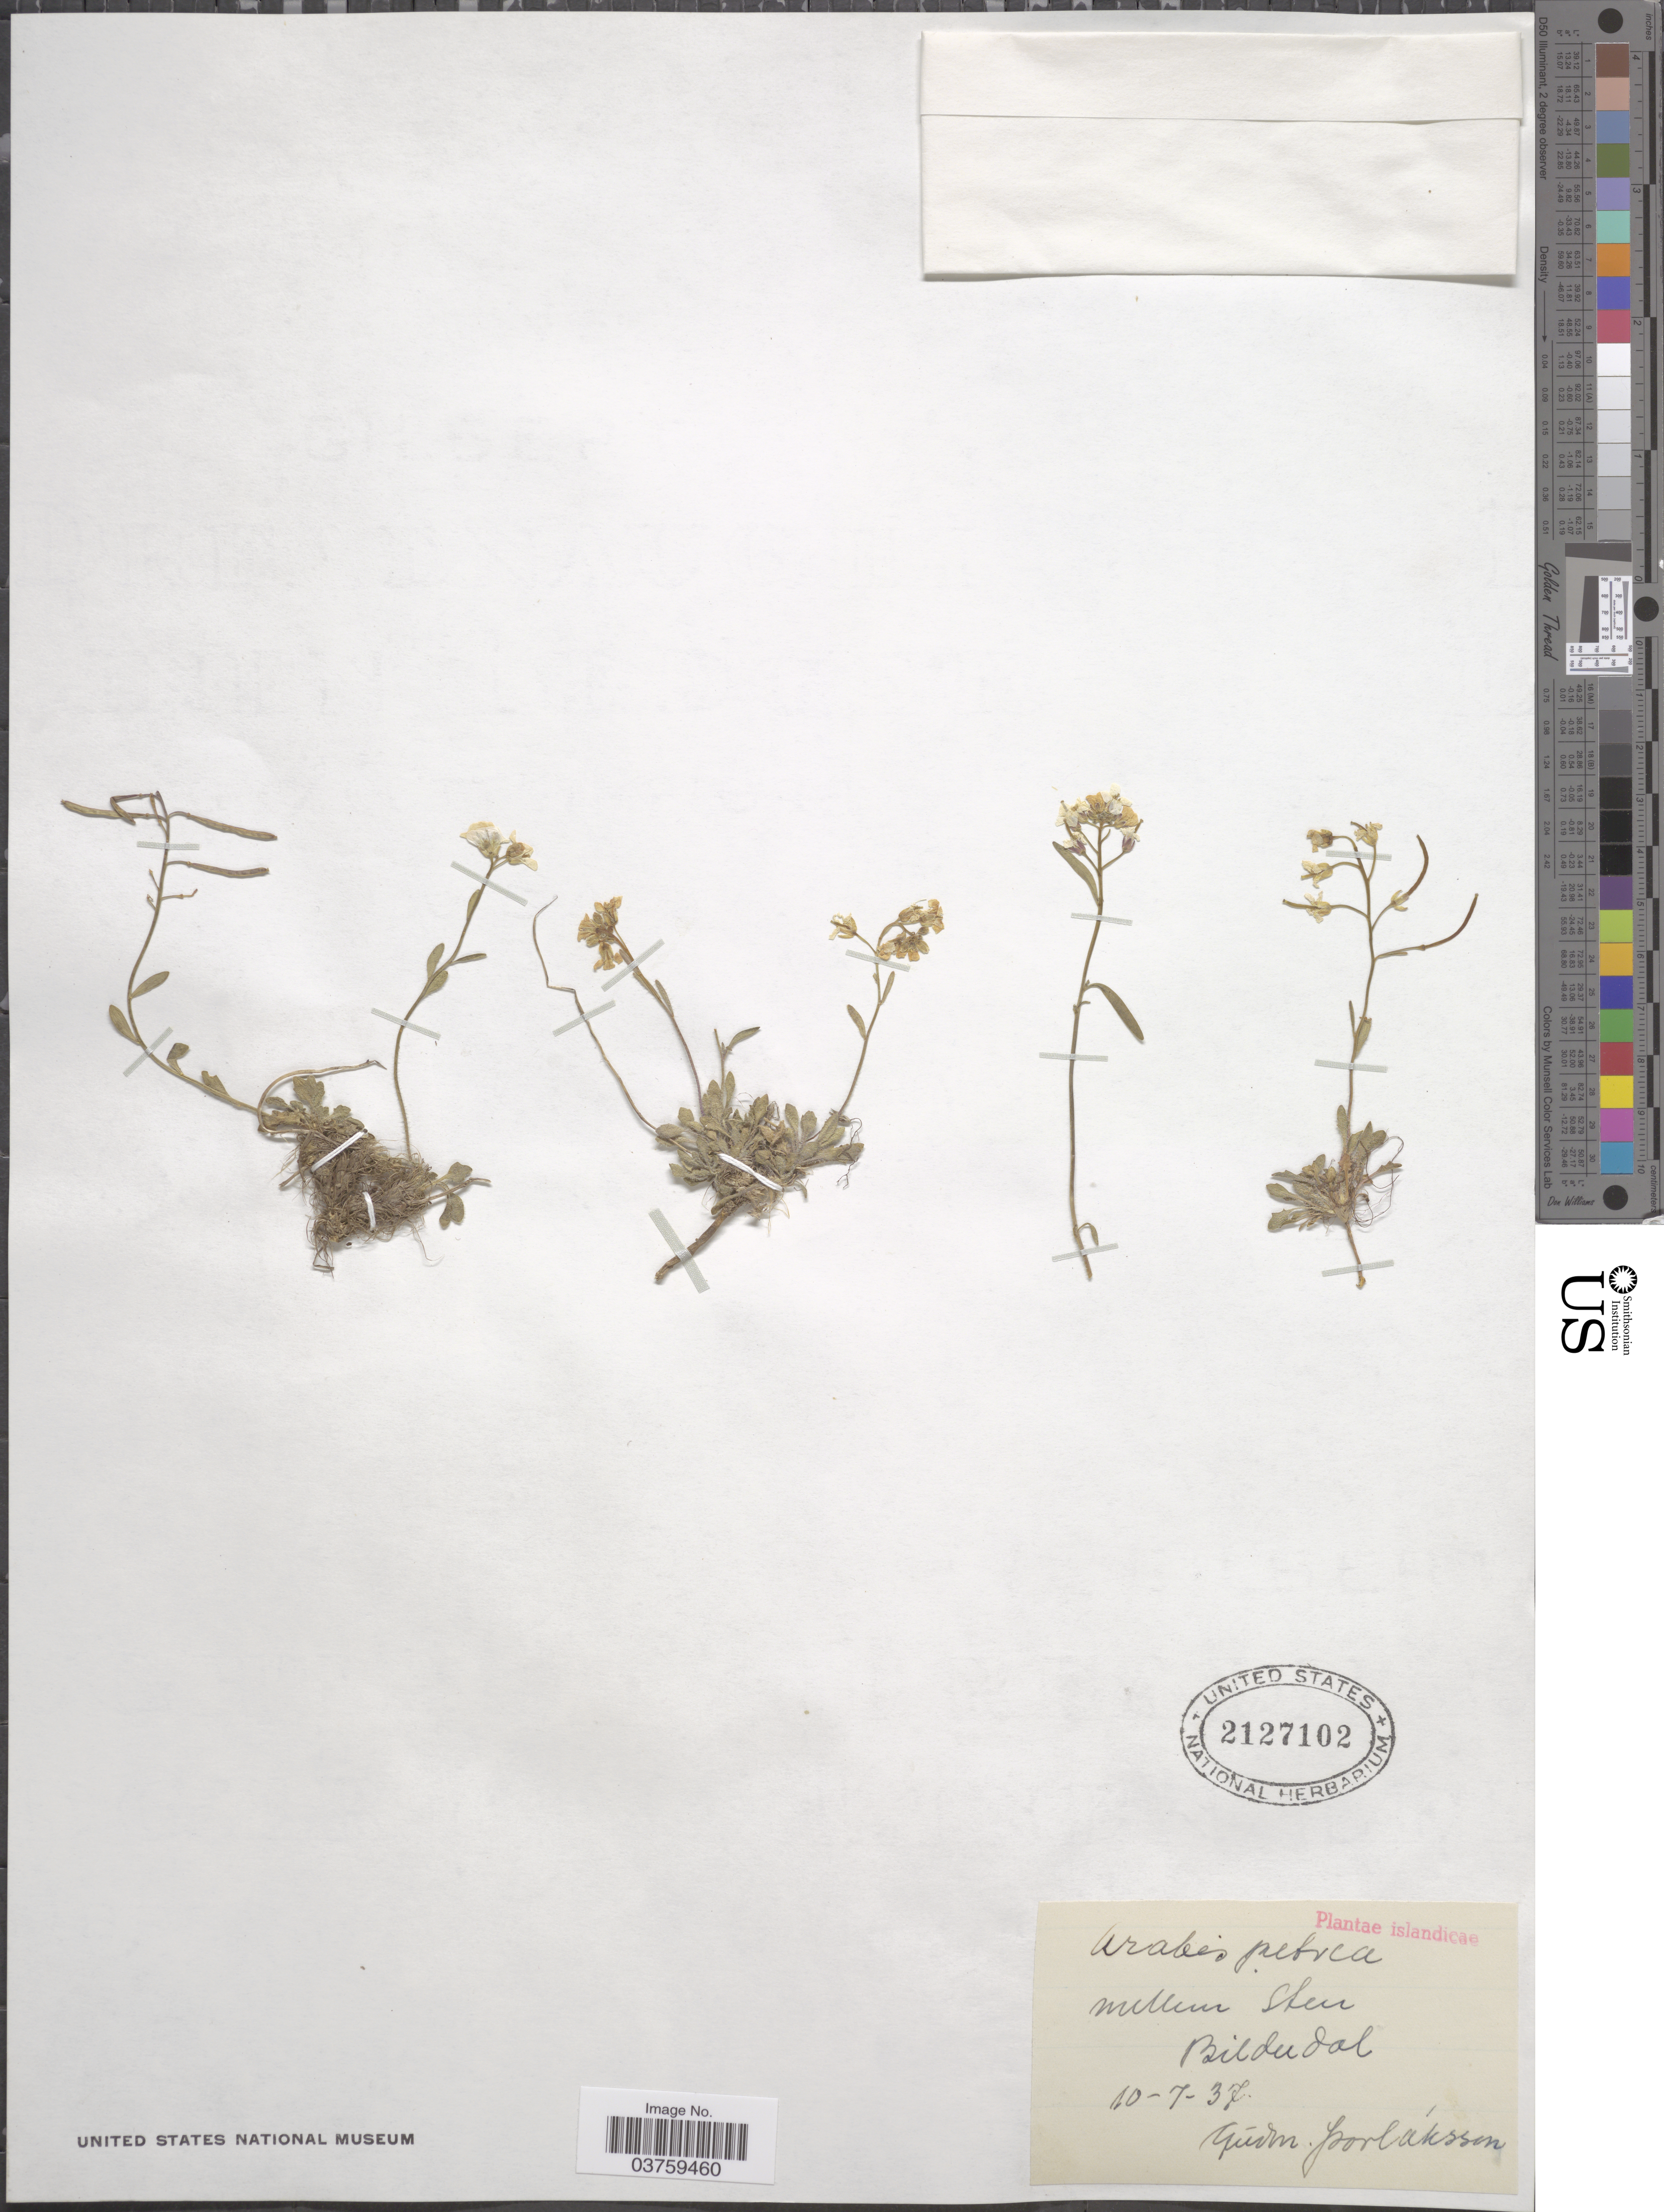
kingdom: Plantae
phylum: Tracheophyta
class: Magnoliopsida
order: Brassicales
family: Brassicaceae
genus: Arabis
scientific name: Arabis petraea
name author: (L.) Lam.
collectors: G. Porlaksson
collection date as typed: Transcribed d/m/y: 10/7/37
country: Iceland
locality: Islandicae. Millim sken* Bildudol.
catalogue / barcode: US 2127102